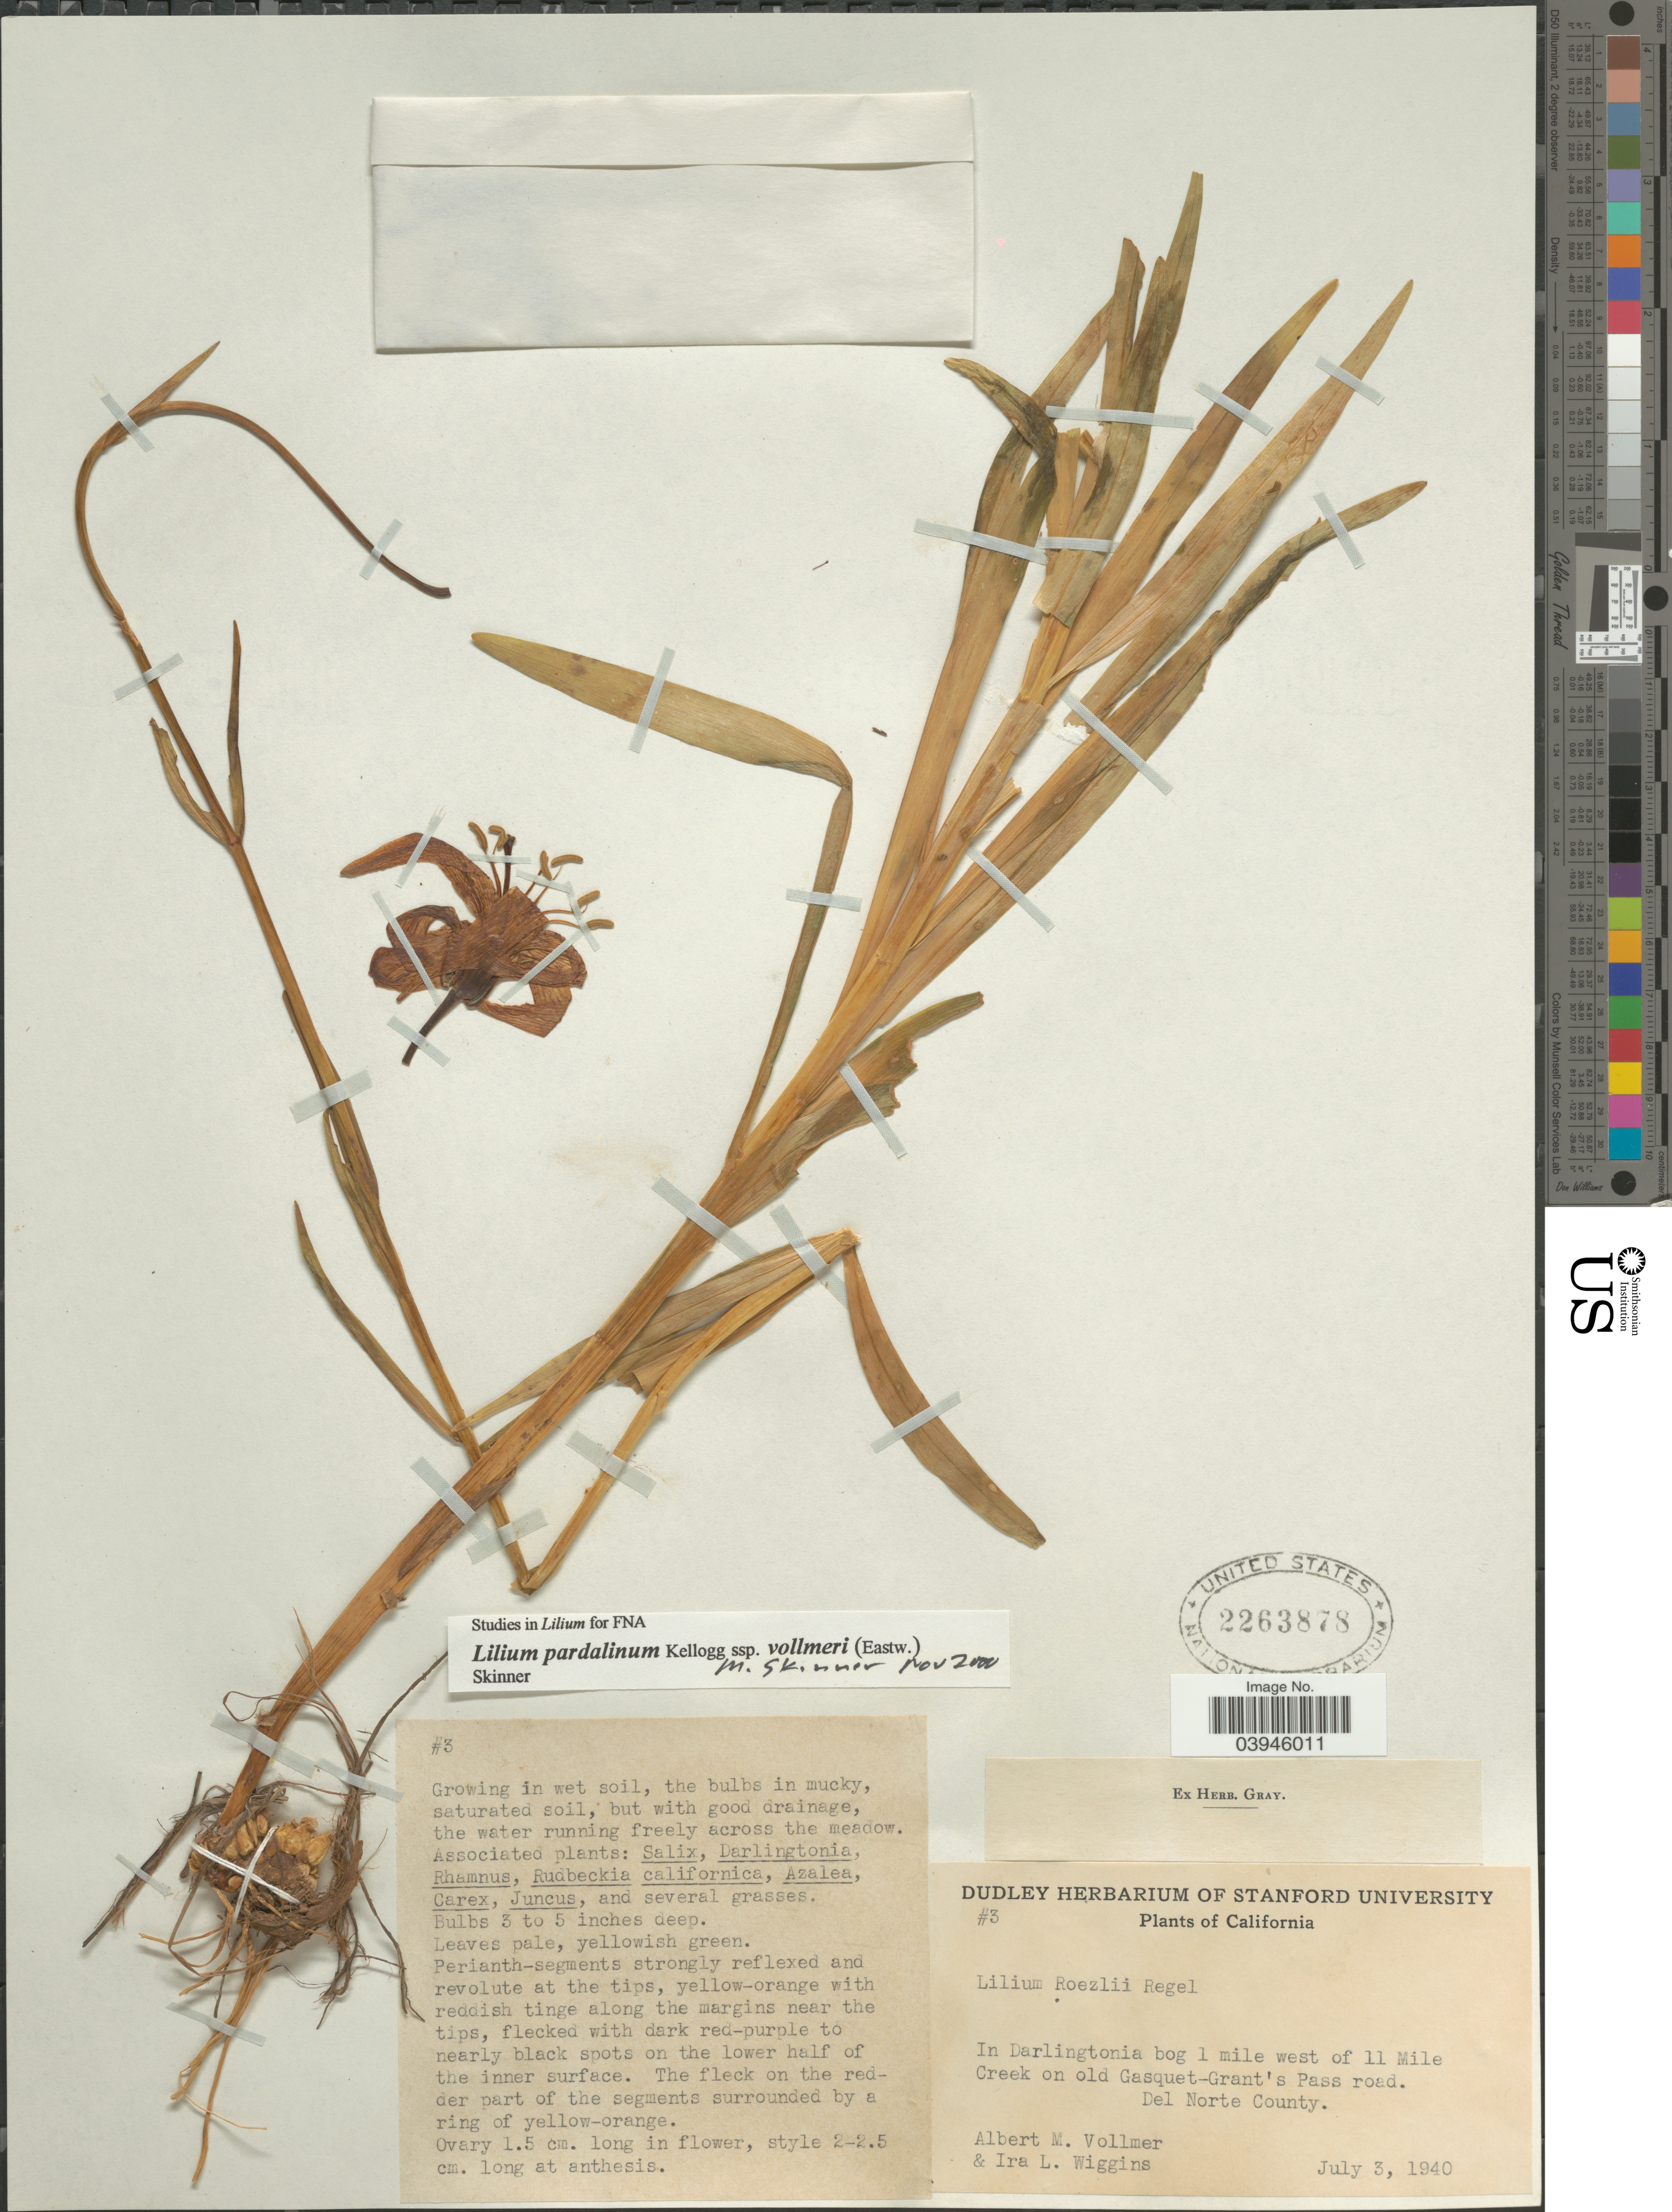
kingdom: Plantae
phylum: Tracheophyta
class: Liliopsida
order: Liliales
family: Liliaceae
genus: Lilium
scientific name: Lilium pardalinum subsp. vollmeri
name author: (Eastw.) M.W. Skinner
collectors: A. Vollmer & I. L. Wiggins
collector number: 3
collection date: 1940-07-03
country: United States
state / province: California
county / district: Del Norte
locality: In Darlingtonia bog 1 mile west of 11 Mile Creek on old Gasquet-Grant's Pass road. Del Norte County.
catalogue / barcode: US 2263878